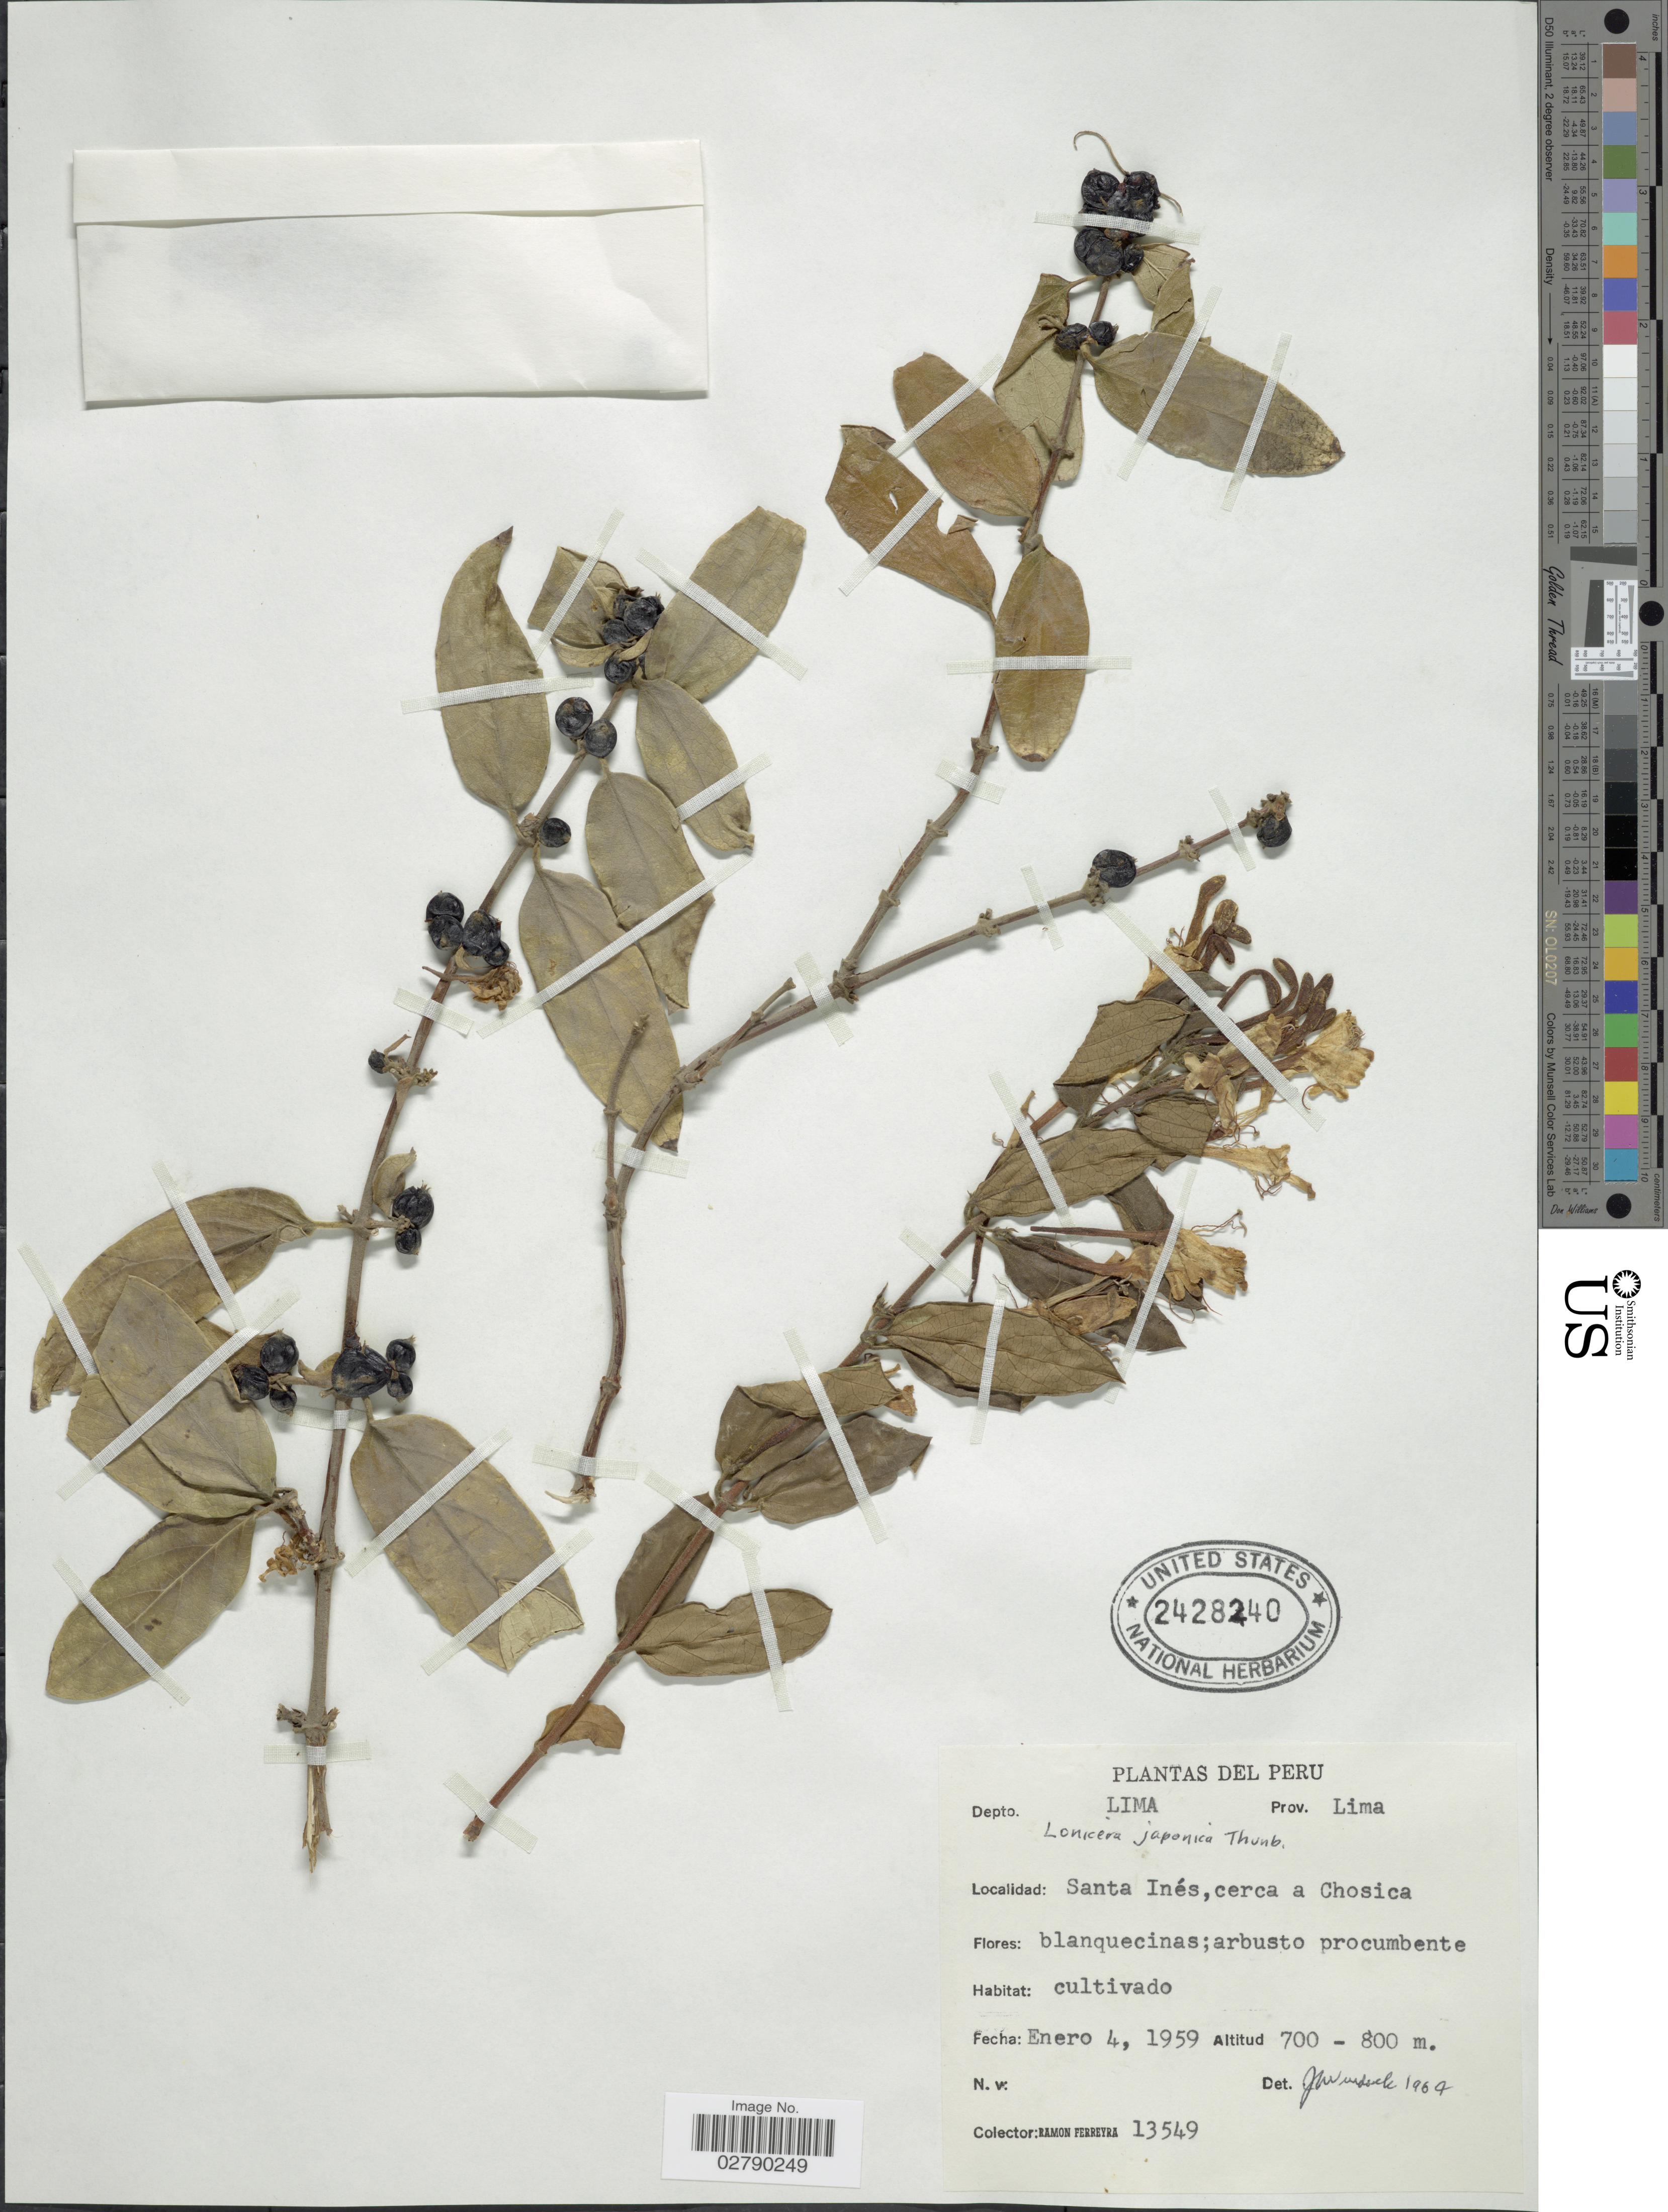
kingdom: Plantae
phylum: Tracheophyta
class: Magnoliopsida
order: Dipsacales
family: Caprifoliaceae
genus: Lonicera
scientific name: Lonicera japonica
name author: Thunb.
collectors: R. A. Ferreyra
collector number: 13549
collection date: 1959-01-04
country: Peru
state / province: Lima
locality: Depto. Lima. Santa Inés, cerca a Chosica.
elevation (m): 700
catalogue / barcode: US 2428240